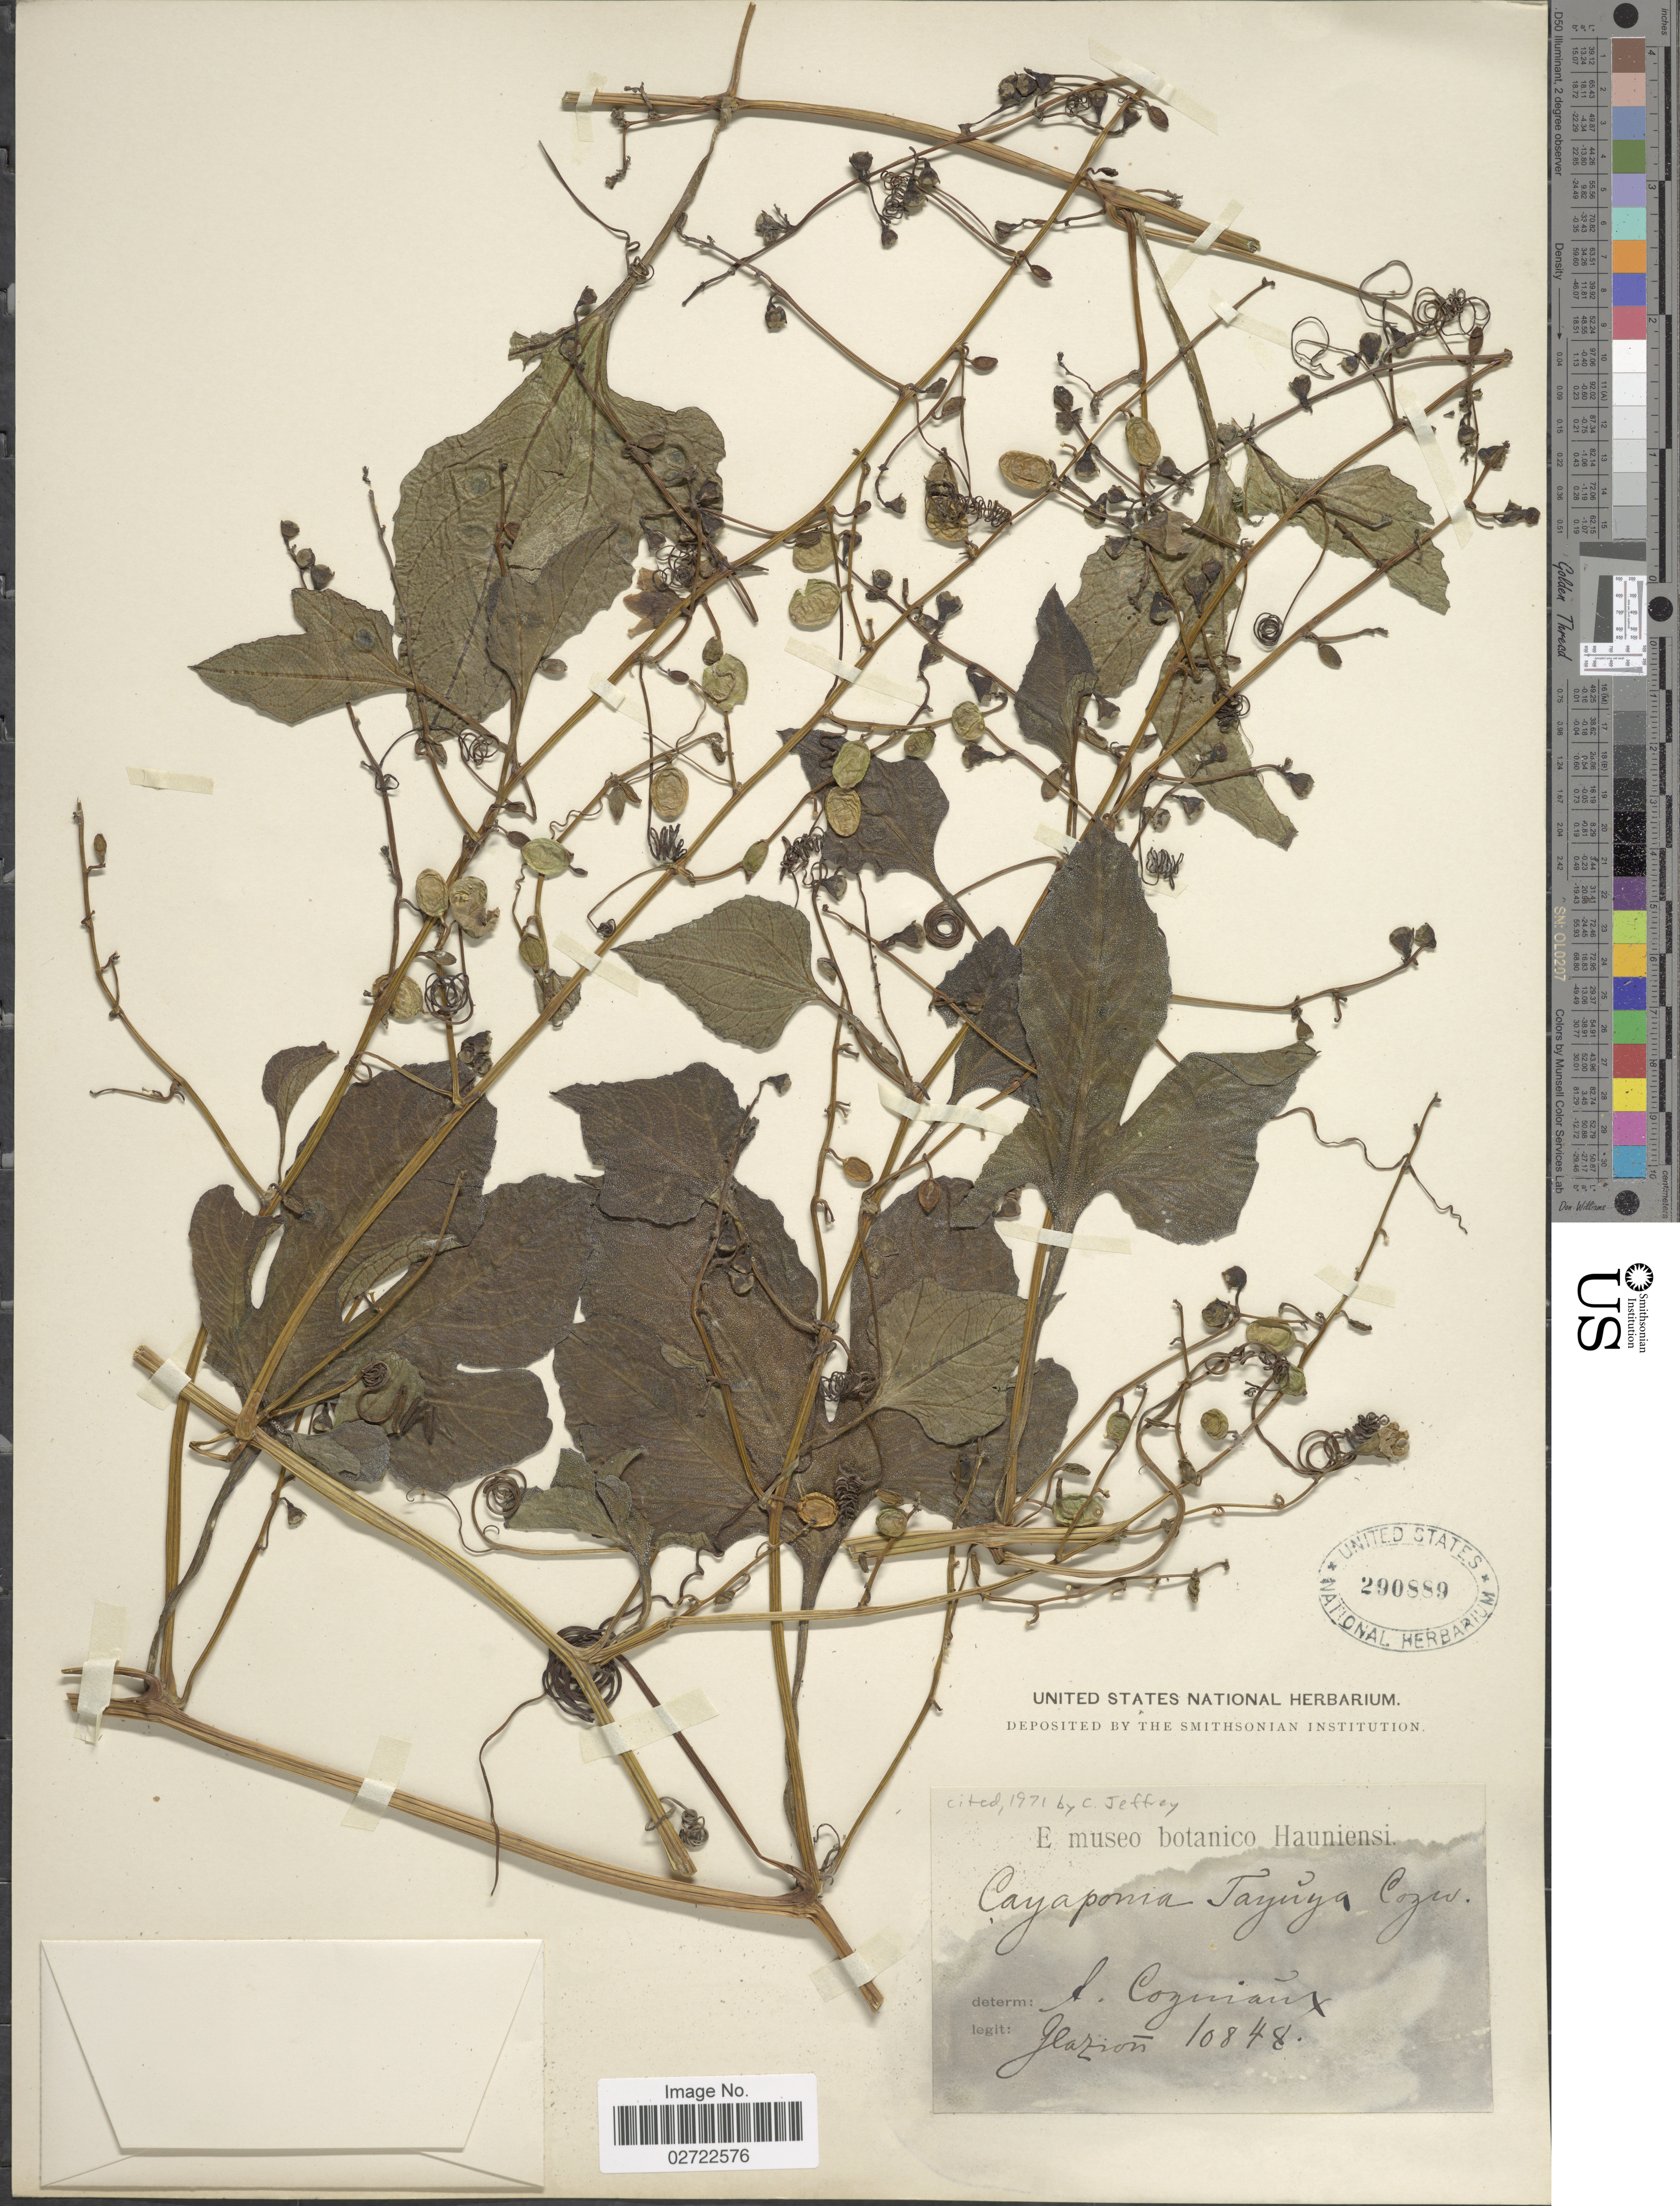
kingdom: Plantae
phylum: Tracheophyta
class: Magnoliopsida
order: Cucurbitales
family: Cucurbitaceae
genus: Cayaponia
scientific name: Cayaponia tayuya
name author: (Vell.) Cogn.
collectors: Glaziou, --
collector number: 10848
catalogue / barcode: US 290889